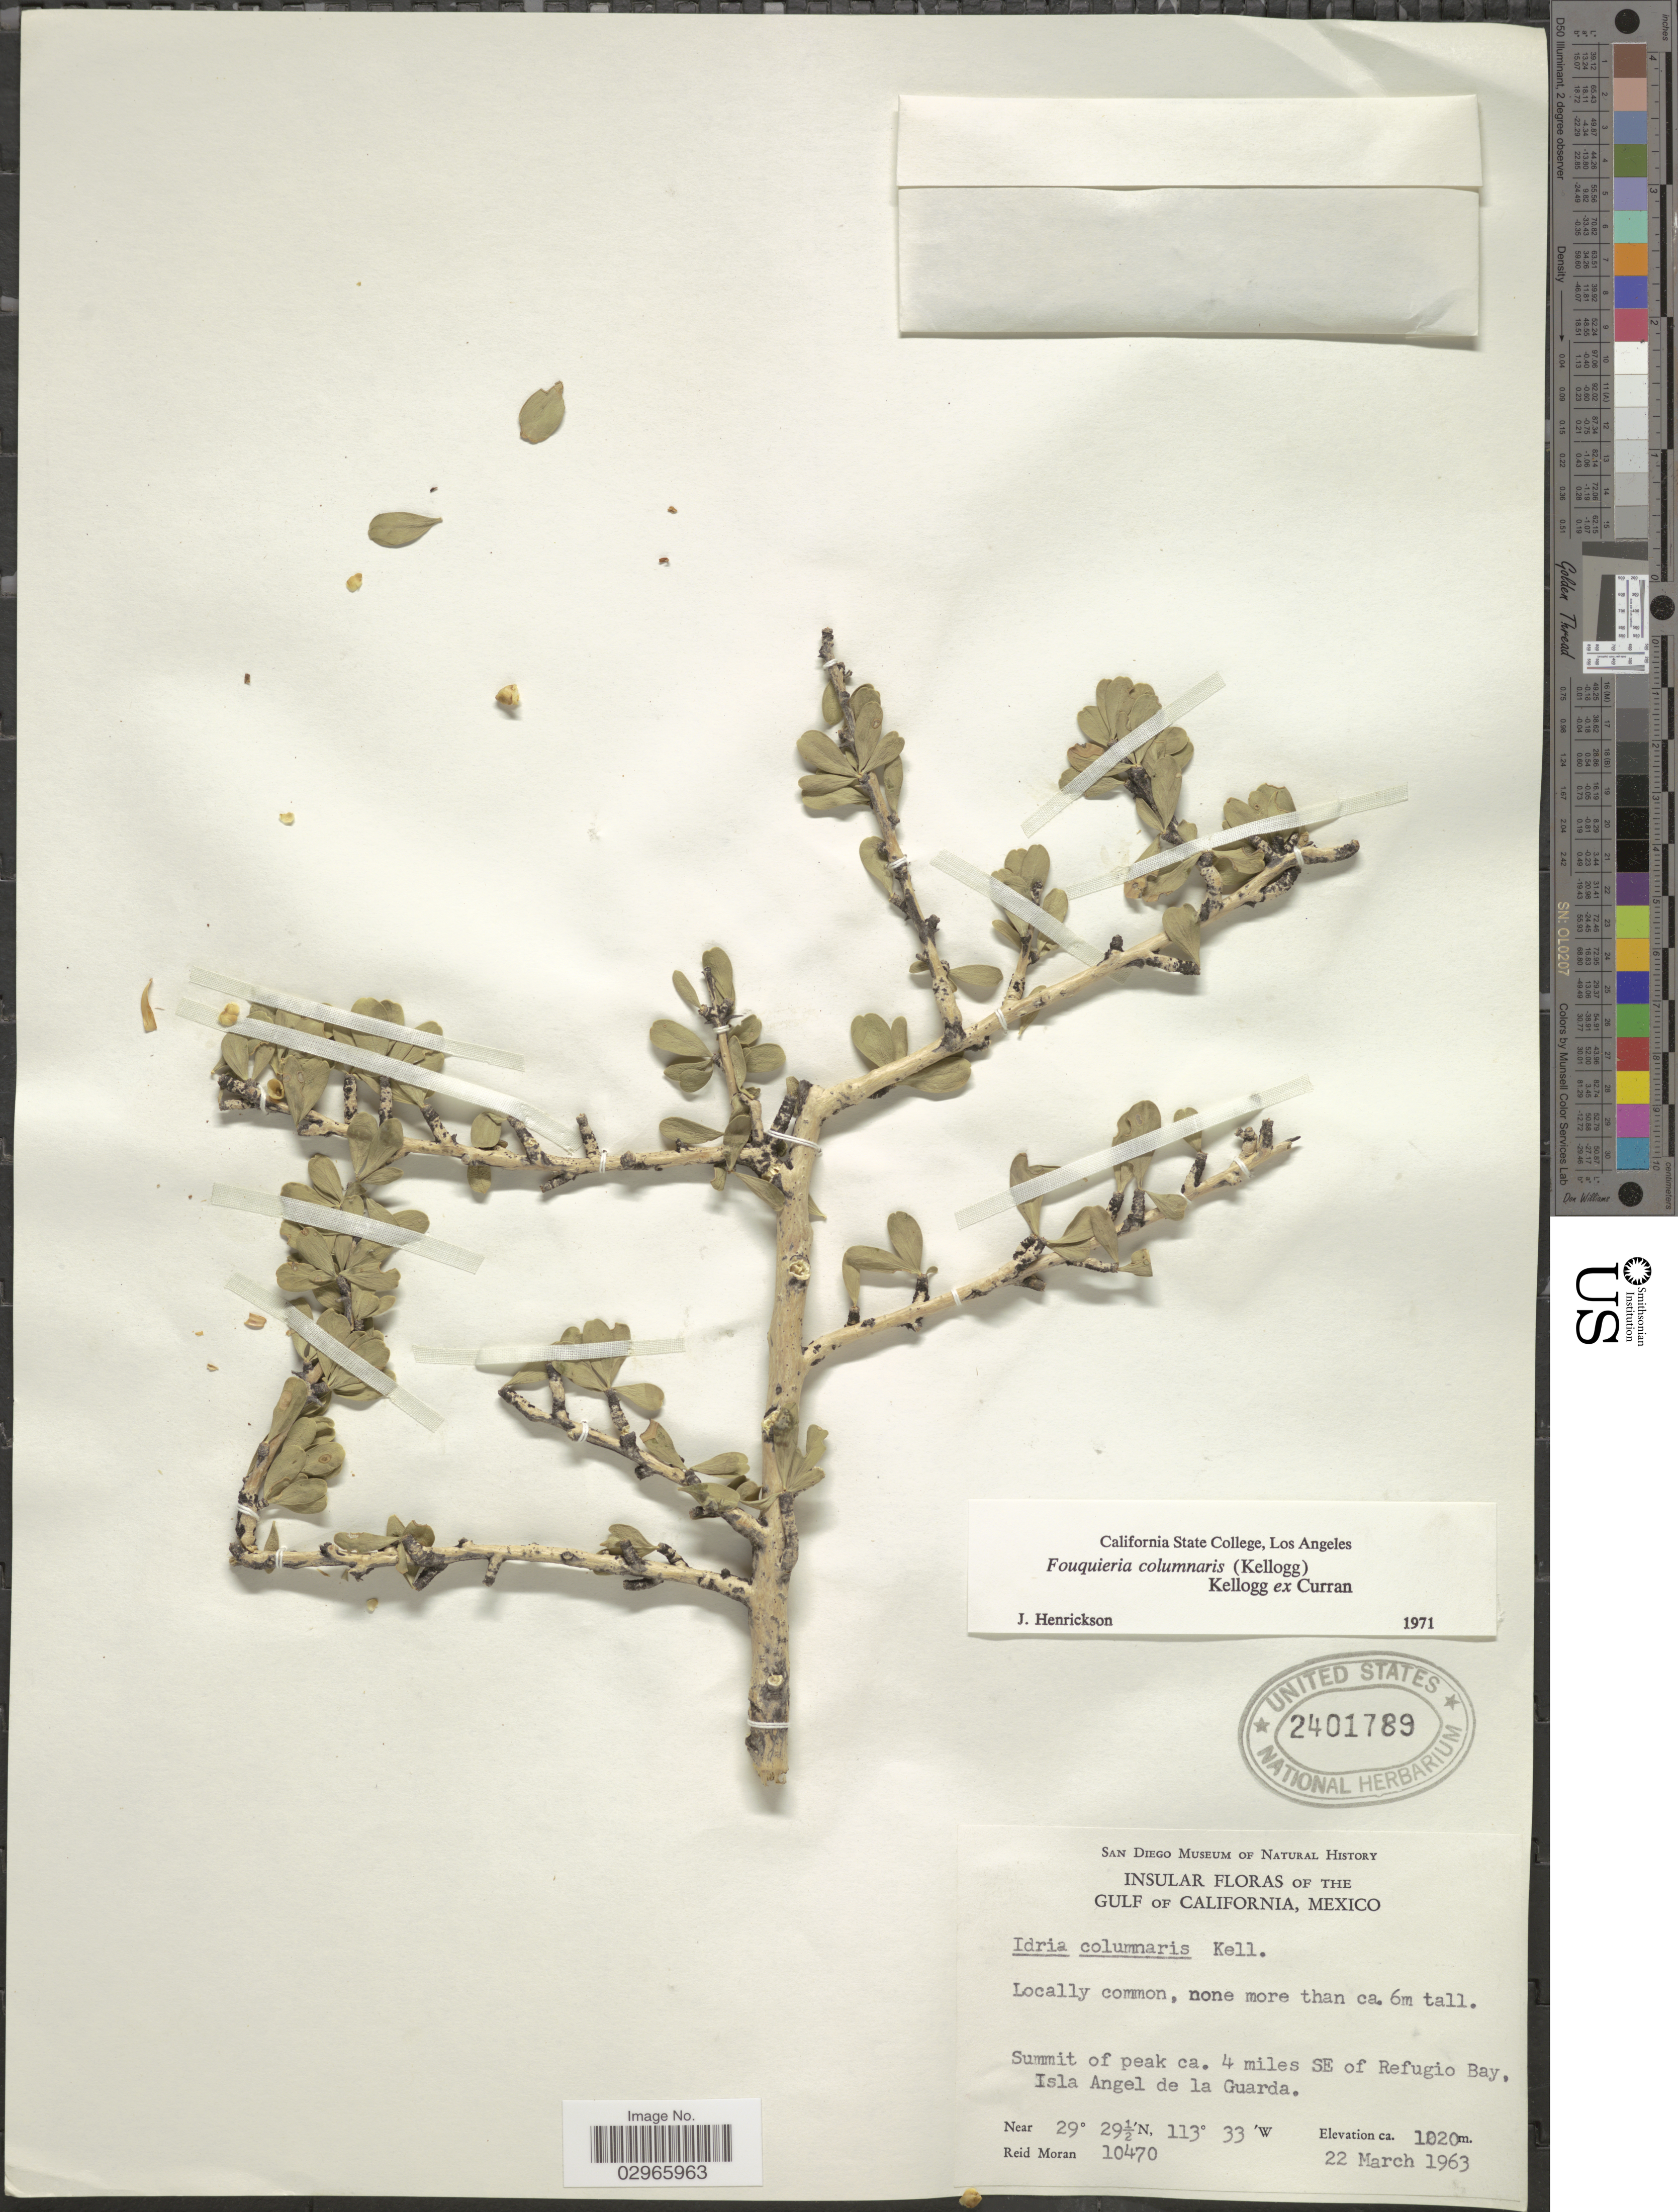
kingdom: Plantae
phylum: Tracheophyta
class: Magnoliopsida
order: Ericales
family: Fouquieriaceae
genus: Fouquieria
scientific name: Fouquieria columnaris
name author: Kellogg ex Curran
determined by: Henrickson, J.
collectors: R. V. Moran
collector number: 10470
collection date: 1963-03-22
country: United States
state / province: California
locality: Insular Floras of the Gulf of California. Summit of peak ca. 4 miles SE of Refugio Bay. Isla Angel de la Guarda.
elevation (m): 1020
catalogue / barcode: US 2401789